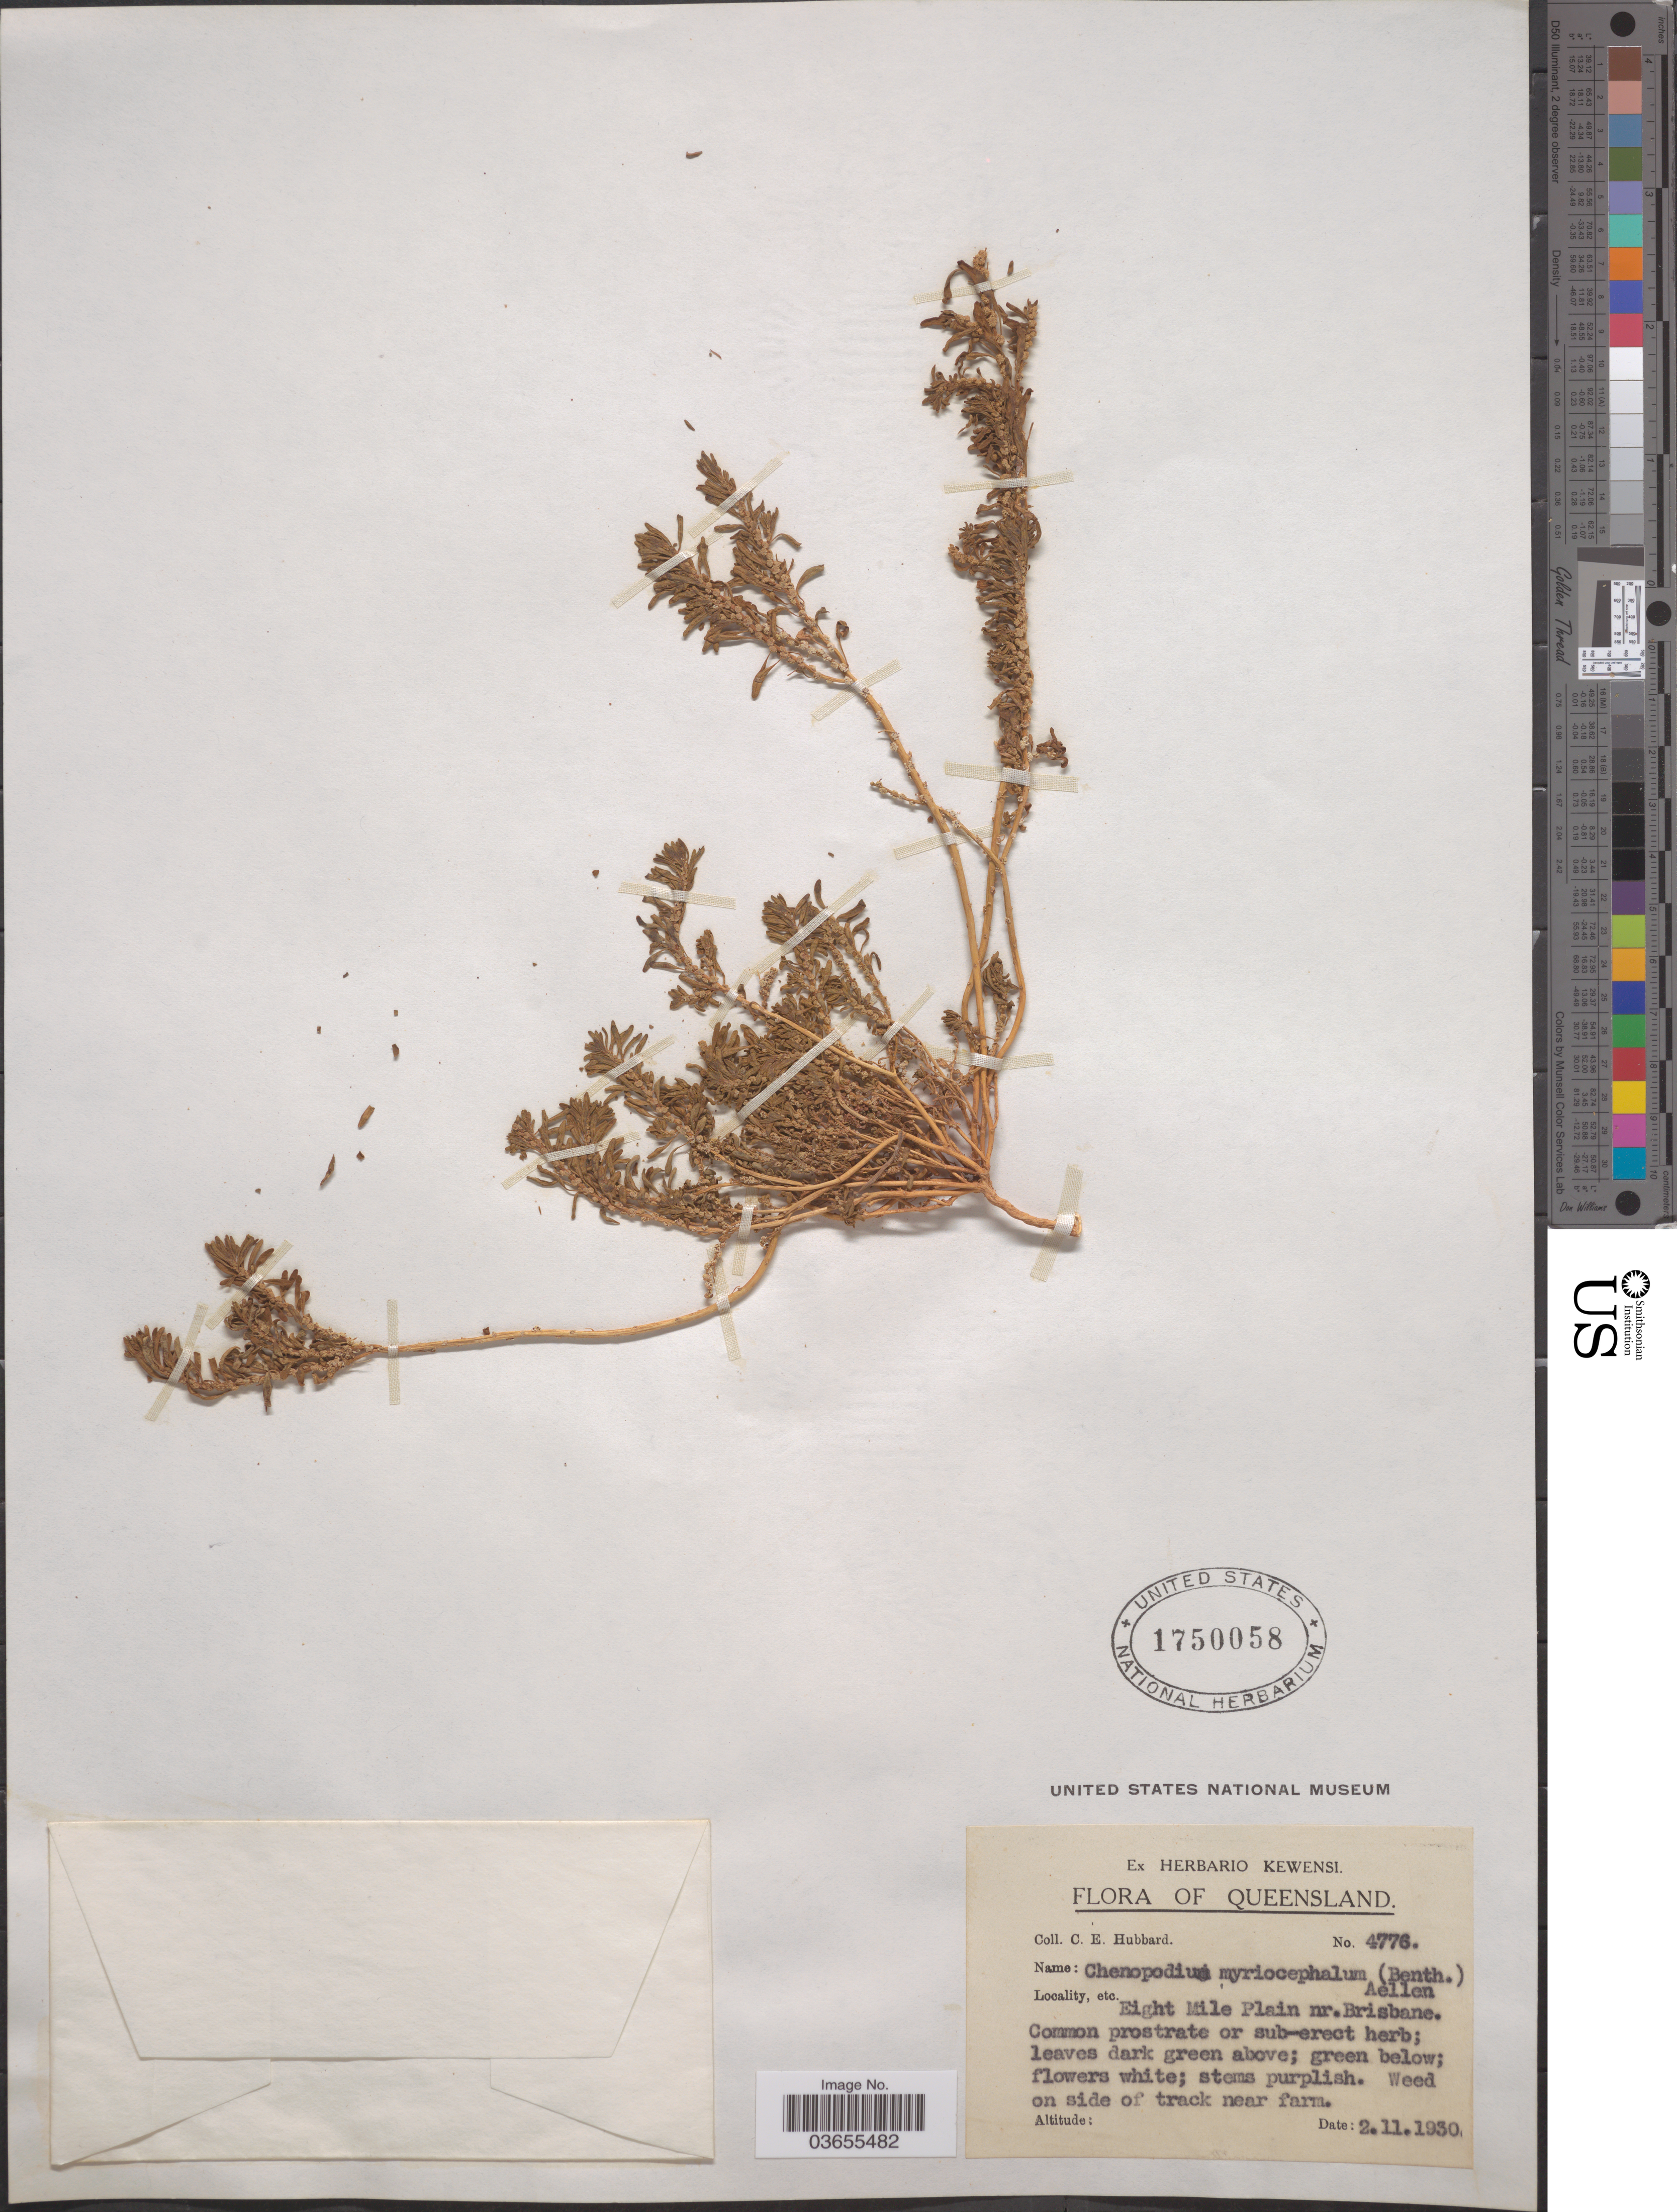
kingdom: Plantae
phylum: Tracheophyta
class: Magnoliopsida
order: Caryophyllales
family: Amaranthaceae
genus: Chenopodium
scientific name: Chenopodium myriocephalum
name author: (Benth.) Aellen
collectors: C. E. Hubbard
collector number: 4776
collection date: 1930-11-02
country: Australia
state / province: Queensland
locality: Eight Mile Plain nr. Brisbane.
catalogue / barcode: US 1750058